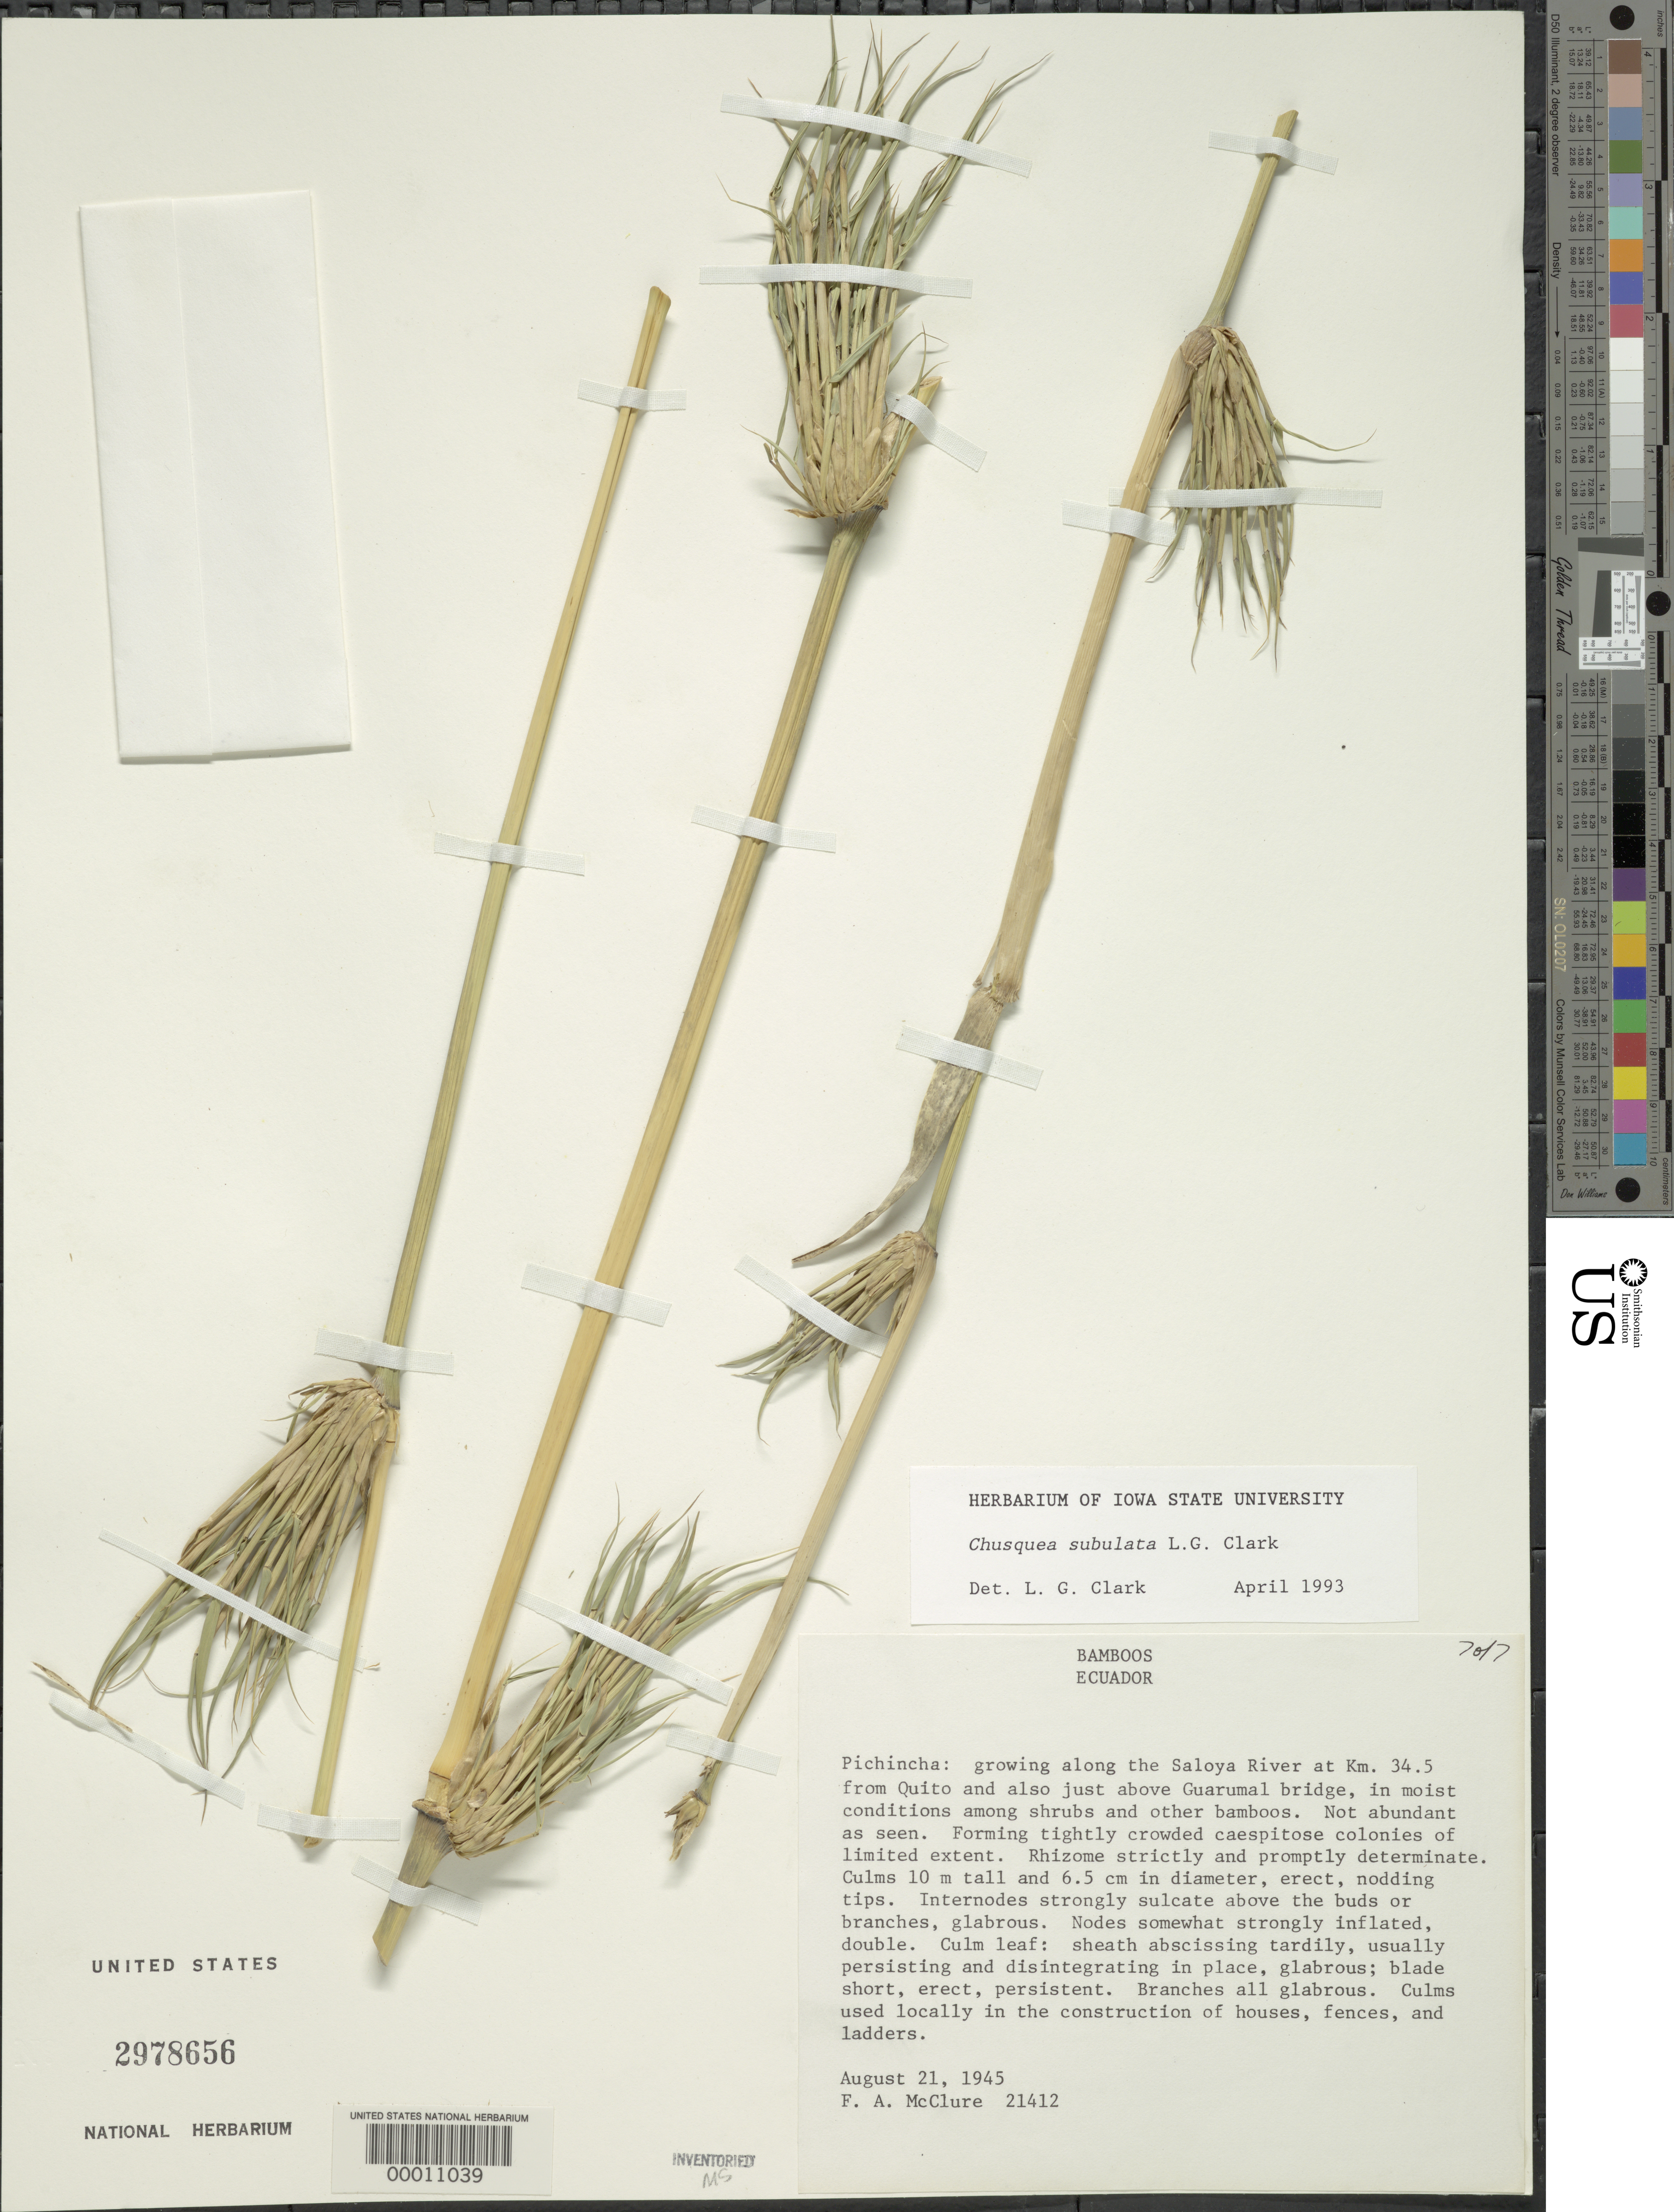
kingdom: Plantae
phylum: Tracheophyta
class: Liliopsida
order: Poales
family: Poaceae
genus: Chusquea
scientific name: Chusquea subulata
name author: L.G. Clark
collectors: F. A. McClure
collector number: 21412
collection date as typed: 21 Aug 1945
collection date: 1945-08-21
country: Ecuador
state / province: Pichincha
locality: Saloya River, quito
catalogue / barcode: US 2978656